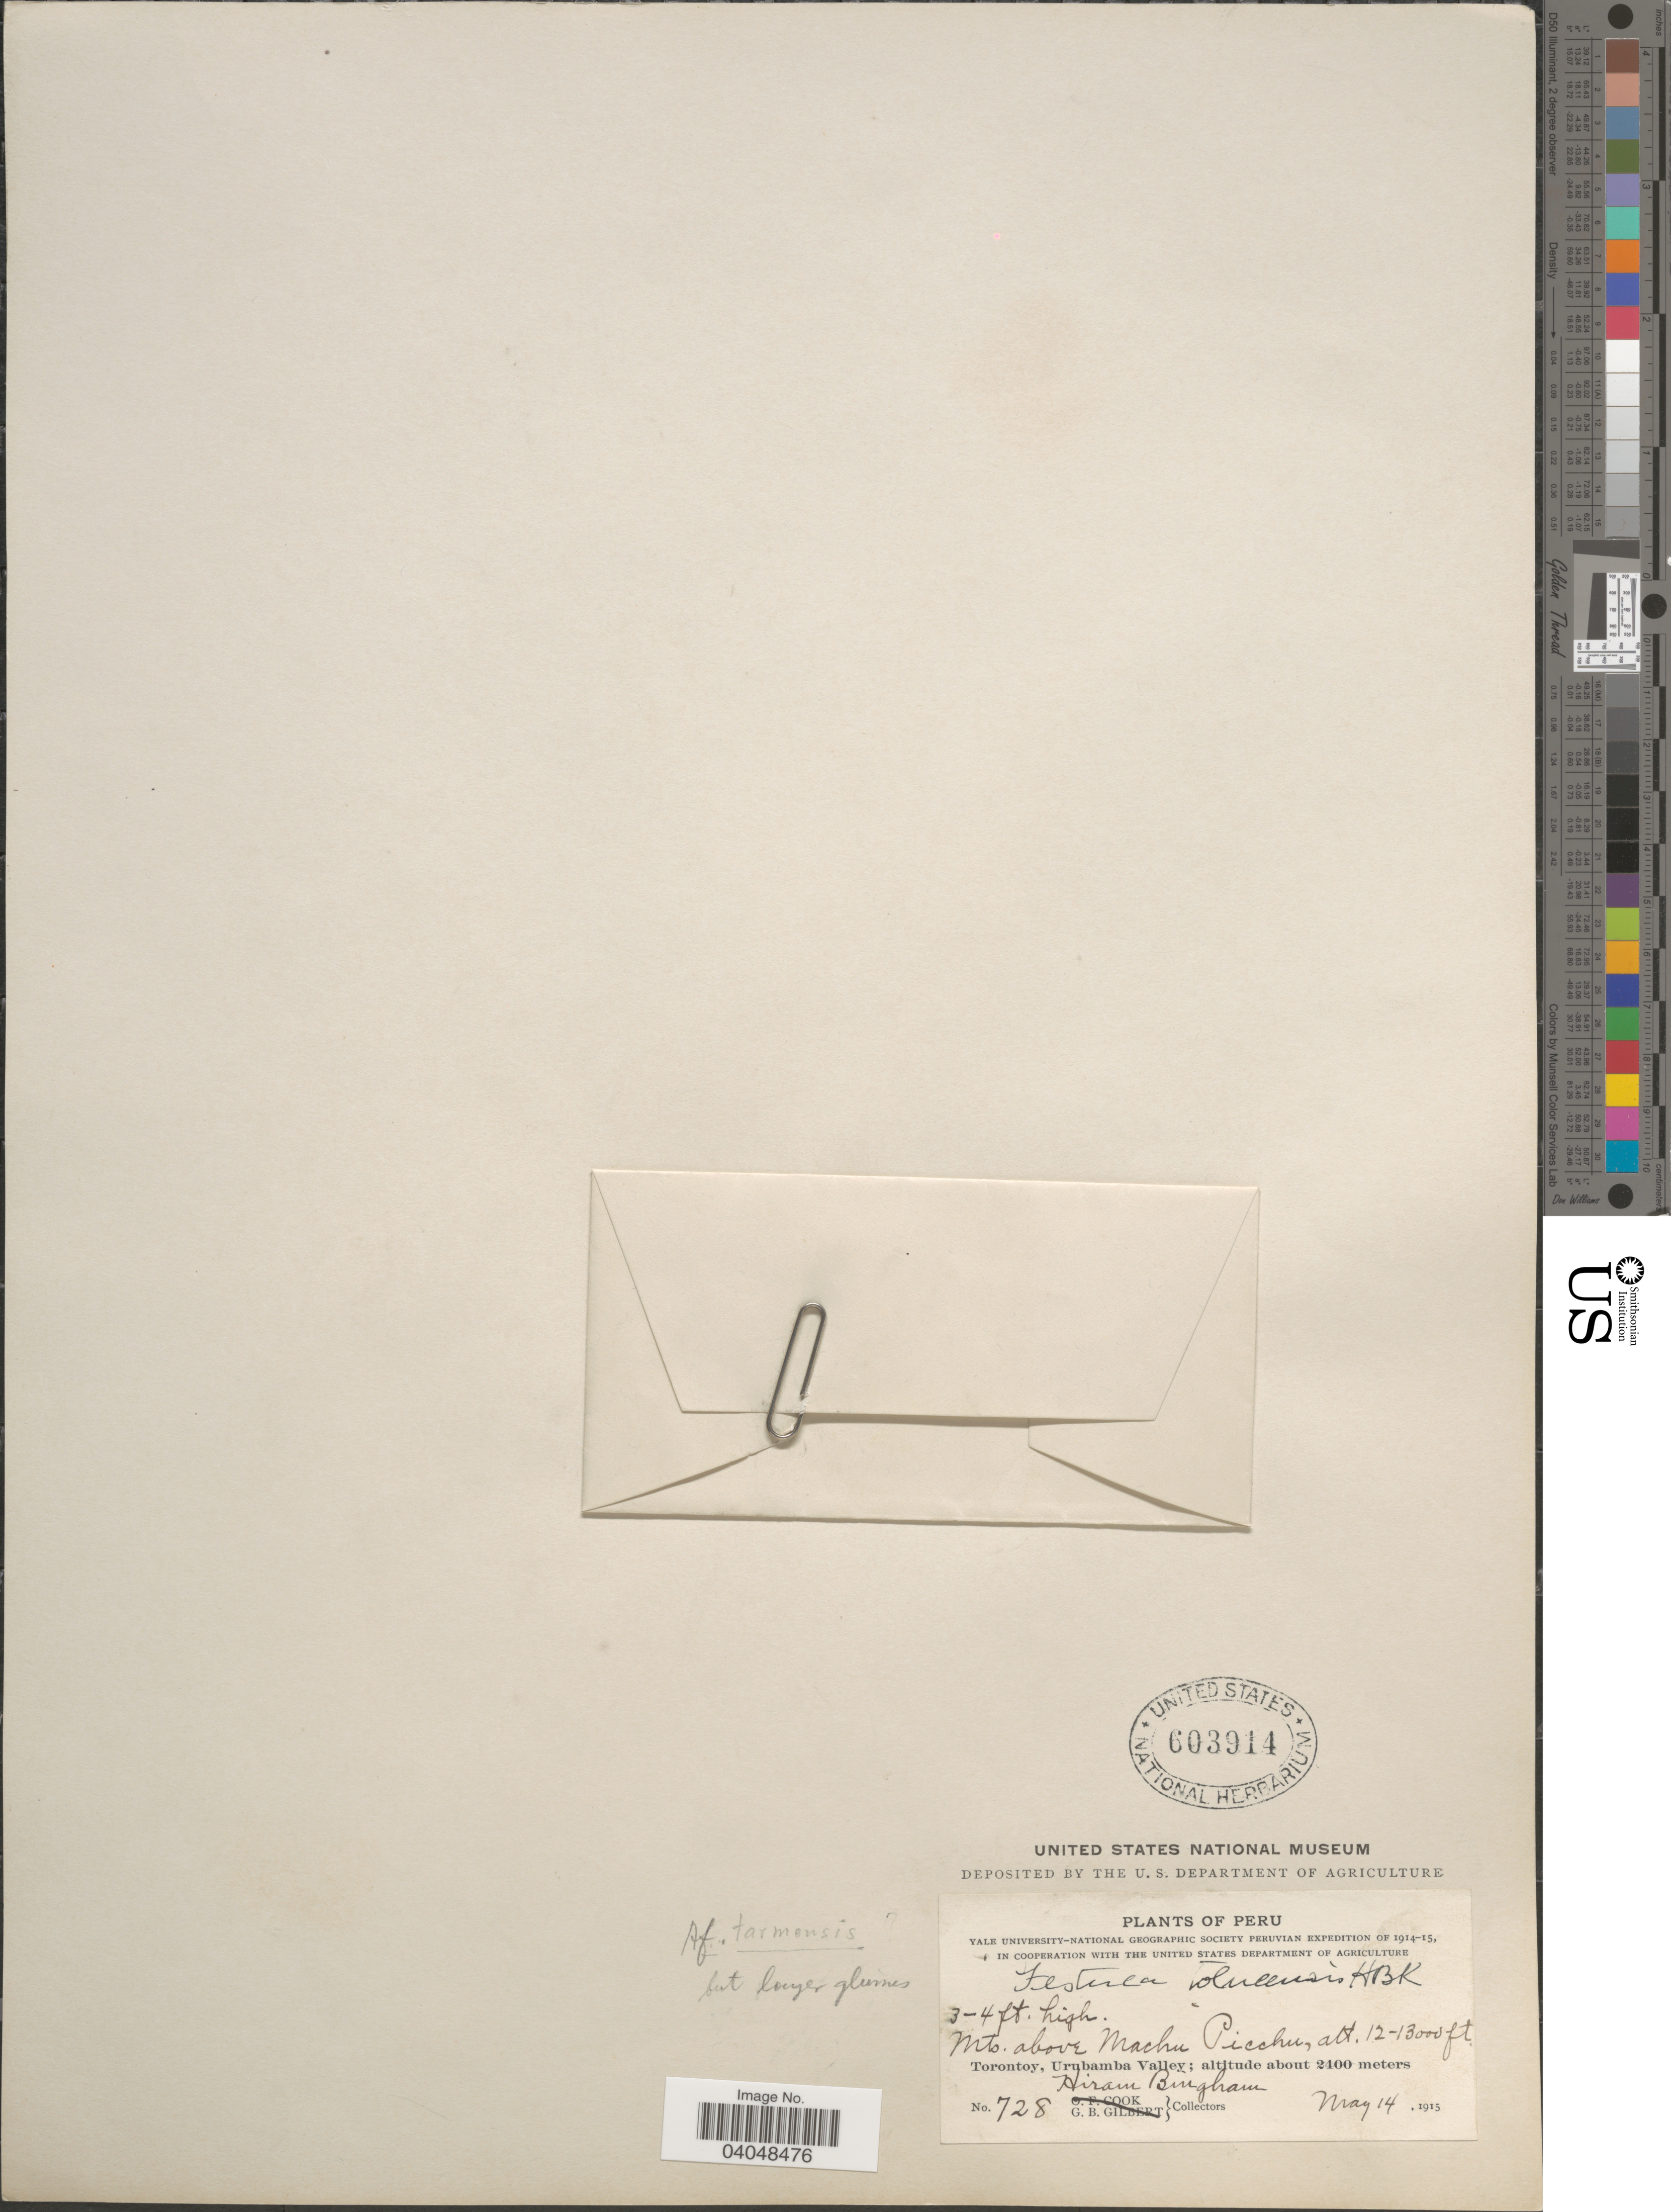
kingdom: Plantae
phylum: Tracheophyta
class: Liliopsida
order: Poales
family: Poaceae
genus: Festuca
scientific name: Festuca tarmensis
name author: Pilg.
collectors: H. Bingham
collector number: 728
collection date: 1915-05-14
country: Peru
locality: Mts. above Machu Picchu. Torontoy, Urubamba Valley.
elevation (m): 2400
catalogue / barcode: US 603914